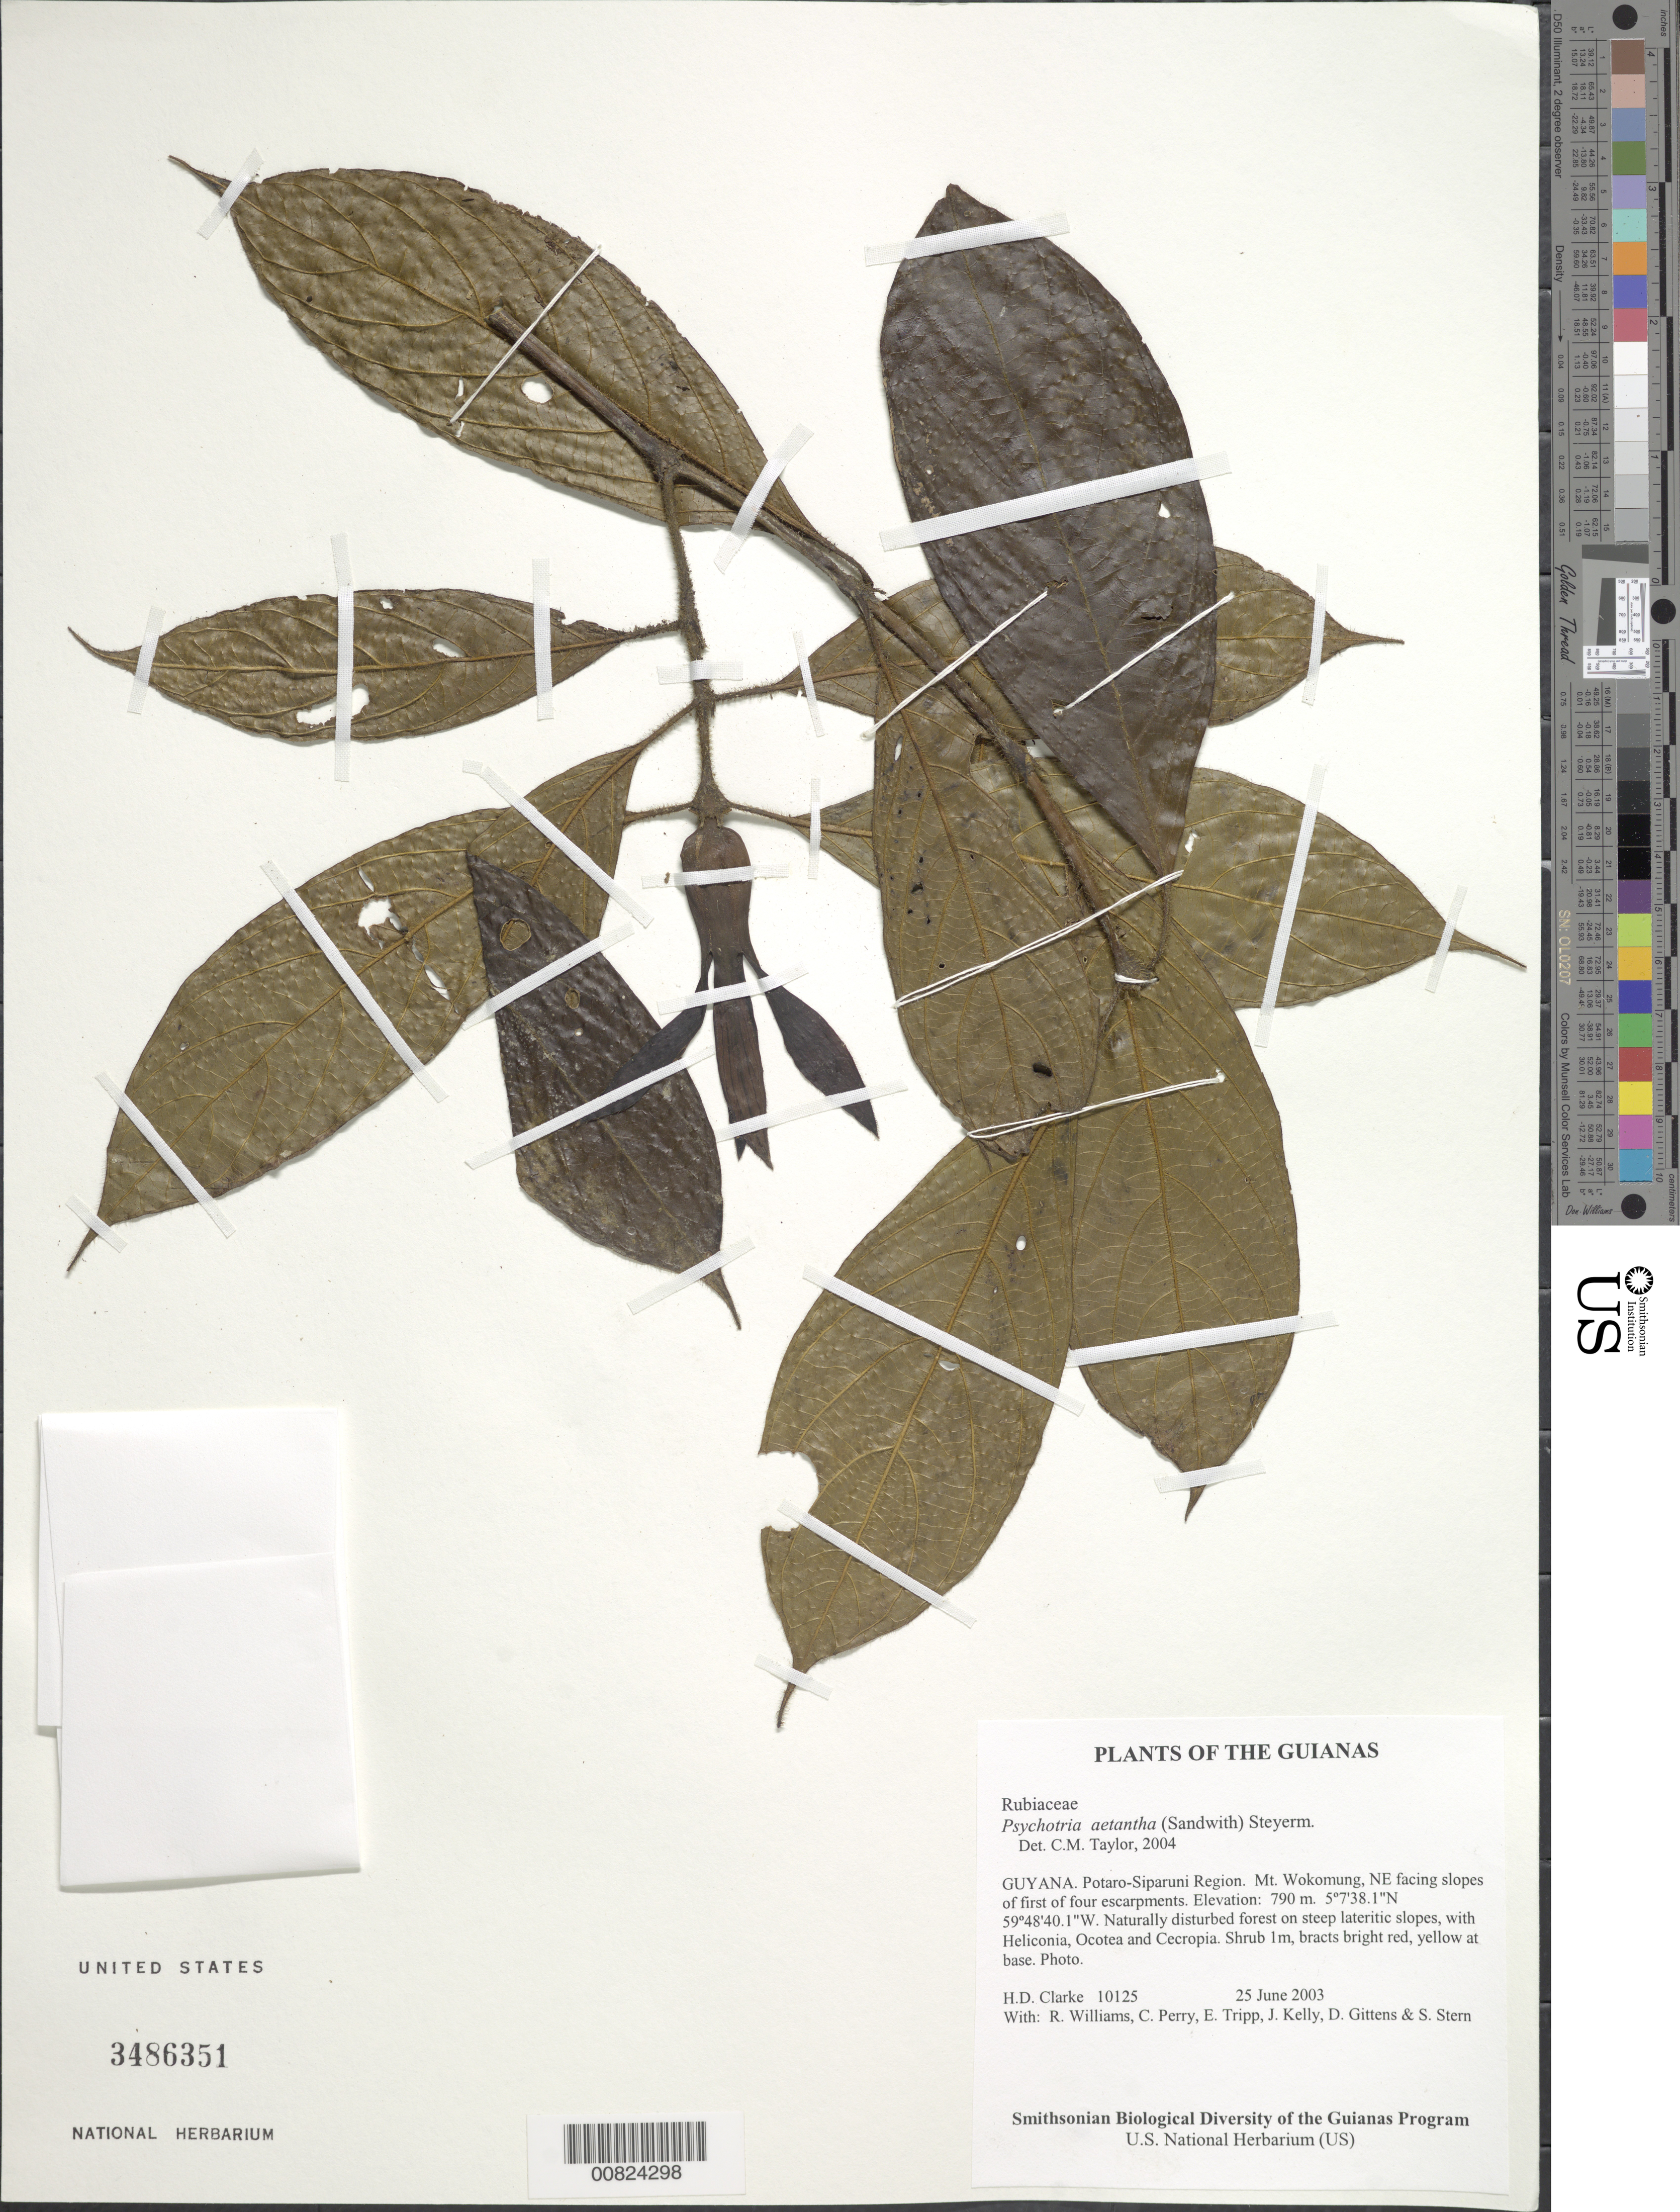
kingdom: Plantae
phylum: Tracheophyta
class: Magnoliopsida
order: Gentianales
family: Rubiaceae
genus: Palicourea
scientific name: Palicourea aetantha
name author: (Sandw.) Delprete & J.H. Kirkbr.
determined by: Kirkbride, J. H., Jr.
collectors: H. D. Clarke, R. Williams, C. Perry, E. Tripp, J. Kelly, D. Gittens & S. R. Stern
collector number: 10125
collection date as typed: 25 June 2003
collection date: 2003-06-25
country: Guyana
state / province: Potaro-Siparuni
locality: Mt. Wokomung, NE facing slopes of first of four escarpments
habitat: Naturally disturbed forest on steep lateritic slopes, with Heliconia, Ocotea and Cecropia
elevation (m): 790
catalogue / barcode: US 3486351